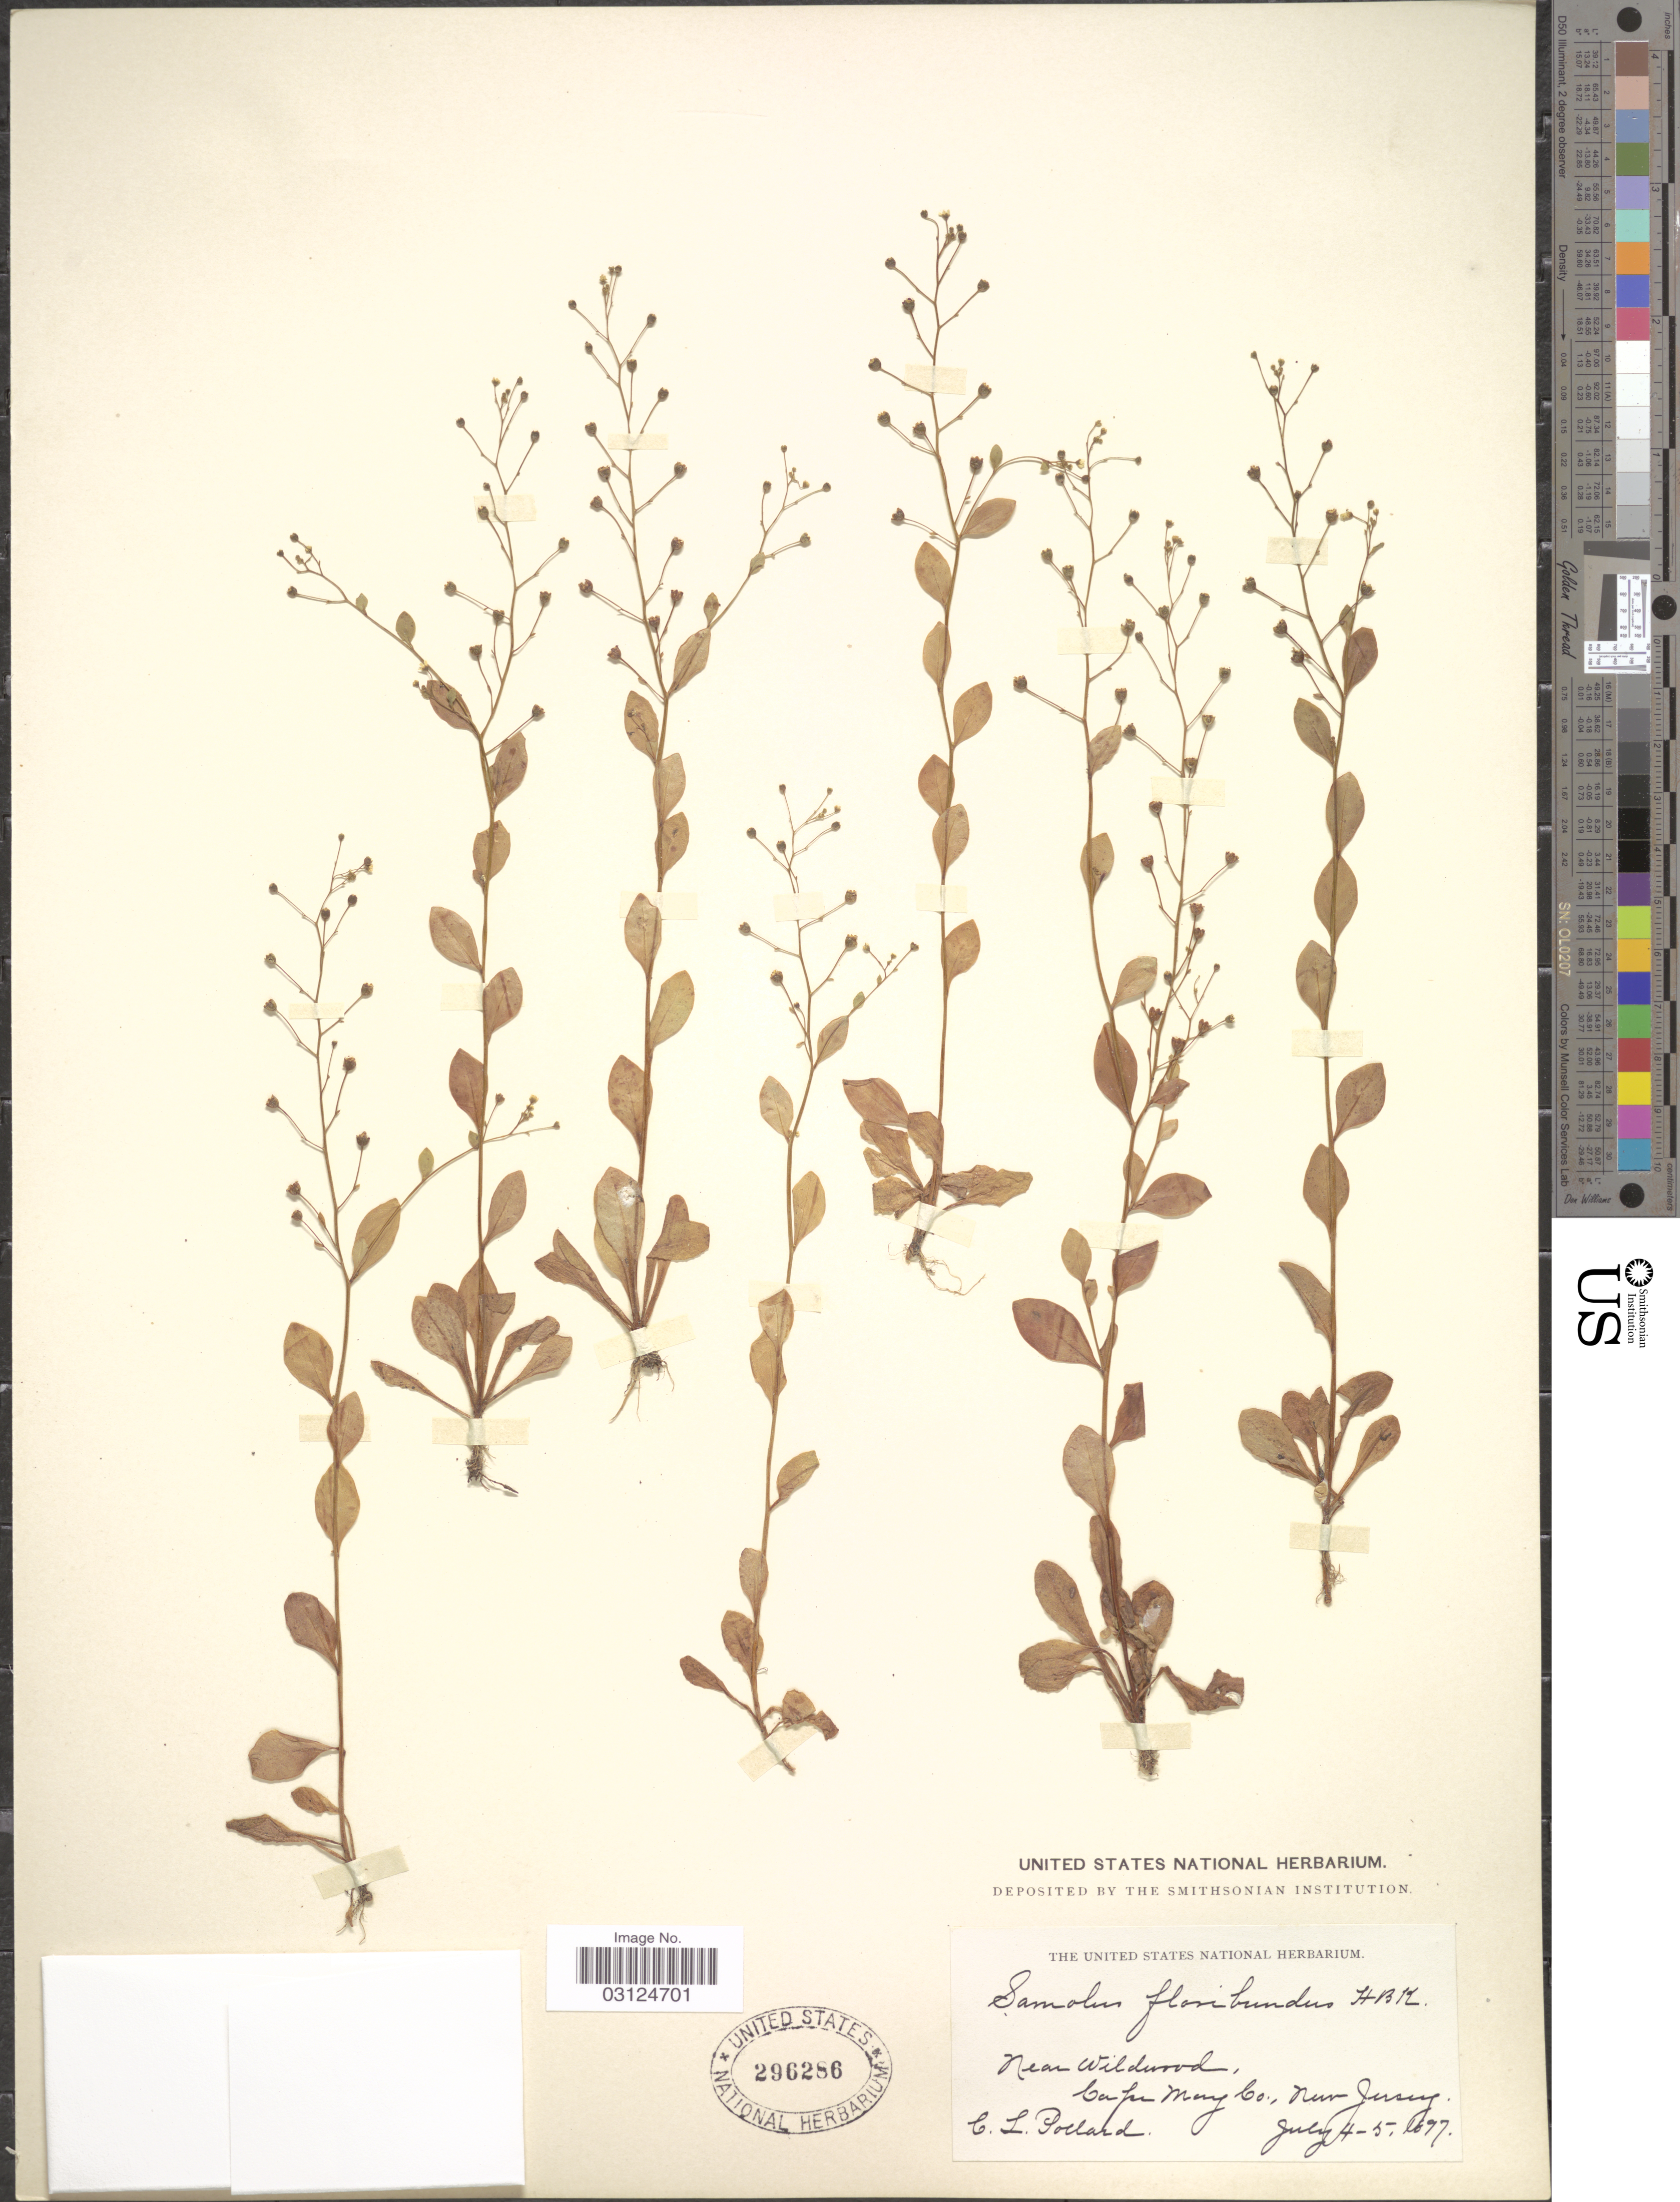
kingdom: Plantae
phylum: Tracheophyta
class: Magnoliopsida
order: Ericales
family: Primulaceae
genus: Samolus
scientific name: Samolus parviflorus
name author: Raf.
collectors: C. L. Pollard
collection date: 1897-07-04/1897-07-05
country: United States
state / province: New Jersey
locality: Near Wildwood, Cape May Co.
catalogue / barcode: US 296286